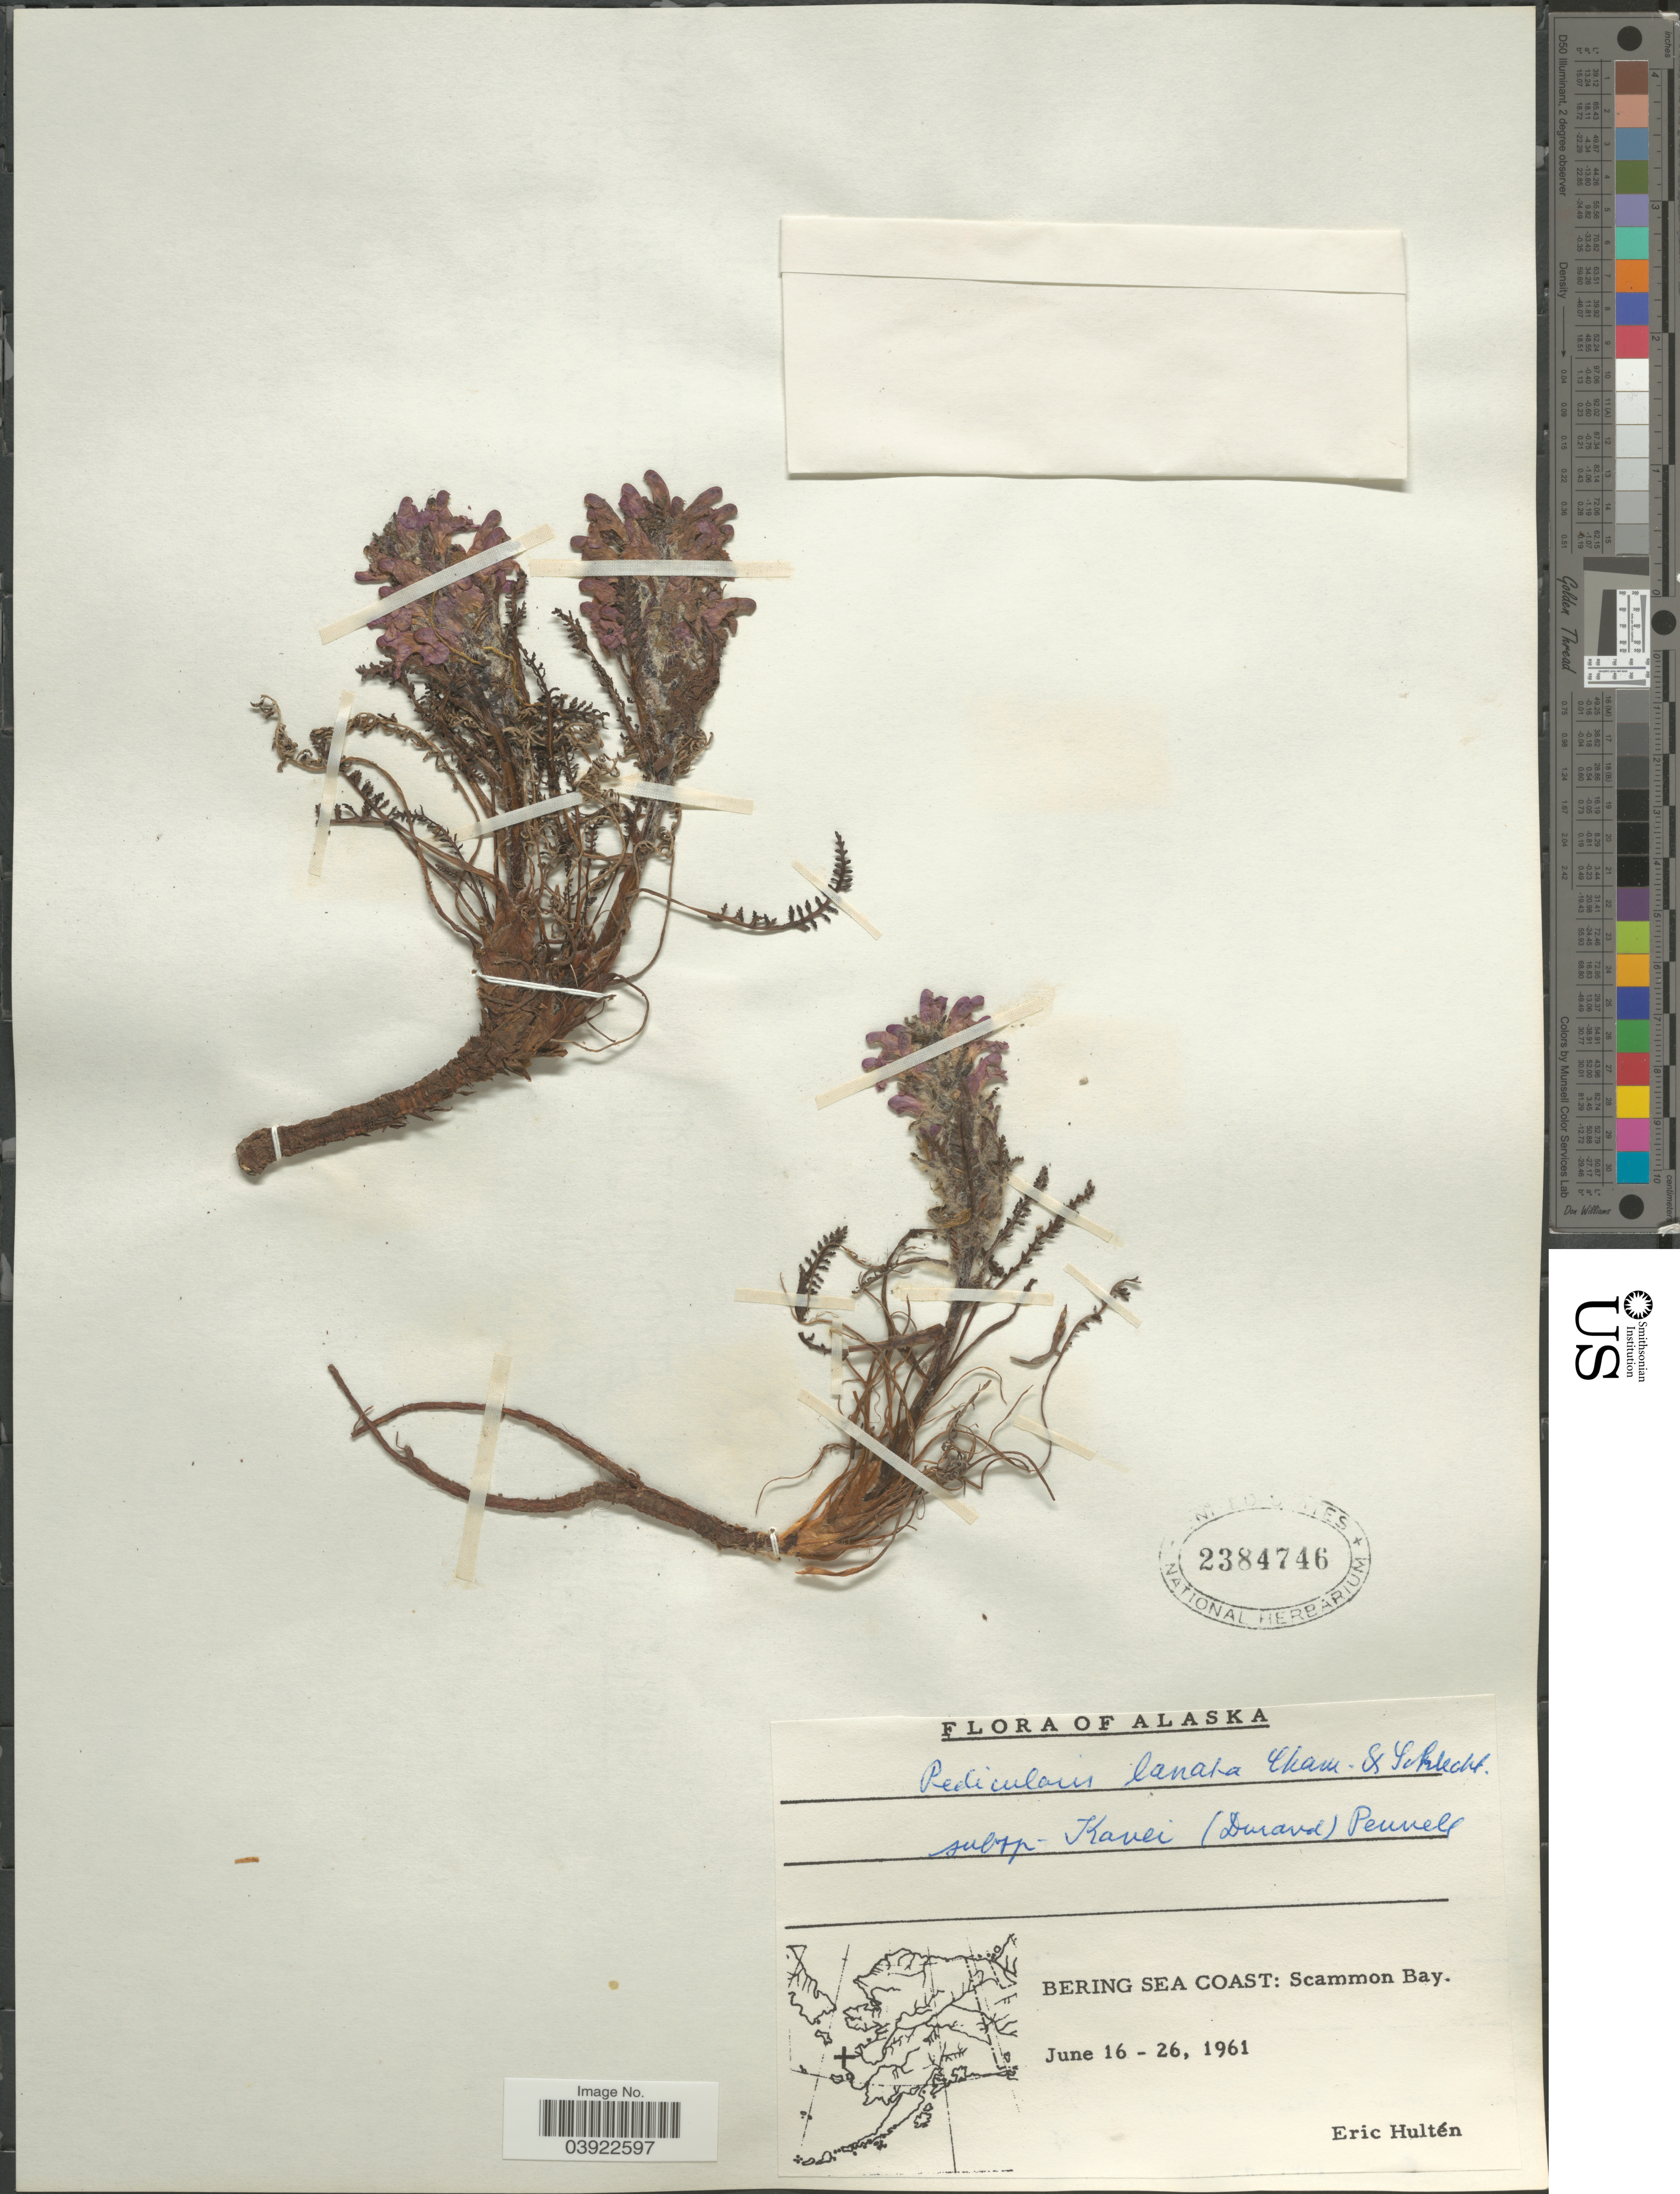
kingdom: Plantae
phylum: Tracheophyta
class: Magnoliopsida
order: Lamiales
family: Orobanchaceae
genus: Pedicularis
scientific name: Pedicularis lanata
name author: Willd. ex Cham. & Schltdl.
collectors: E. G. Hultén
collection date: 1961-06-16/1961-06-26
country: United States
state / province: Alaska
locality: Bering Sea Coast: Scammon Bay.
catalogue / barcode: US 2384746